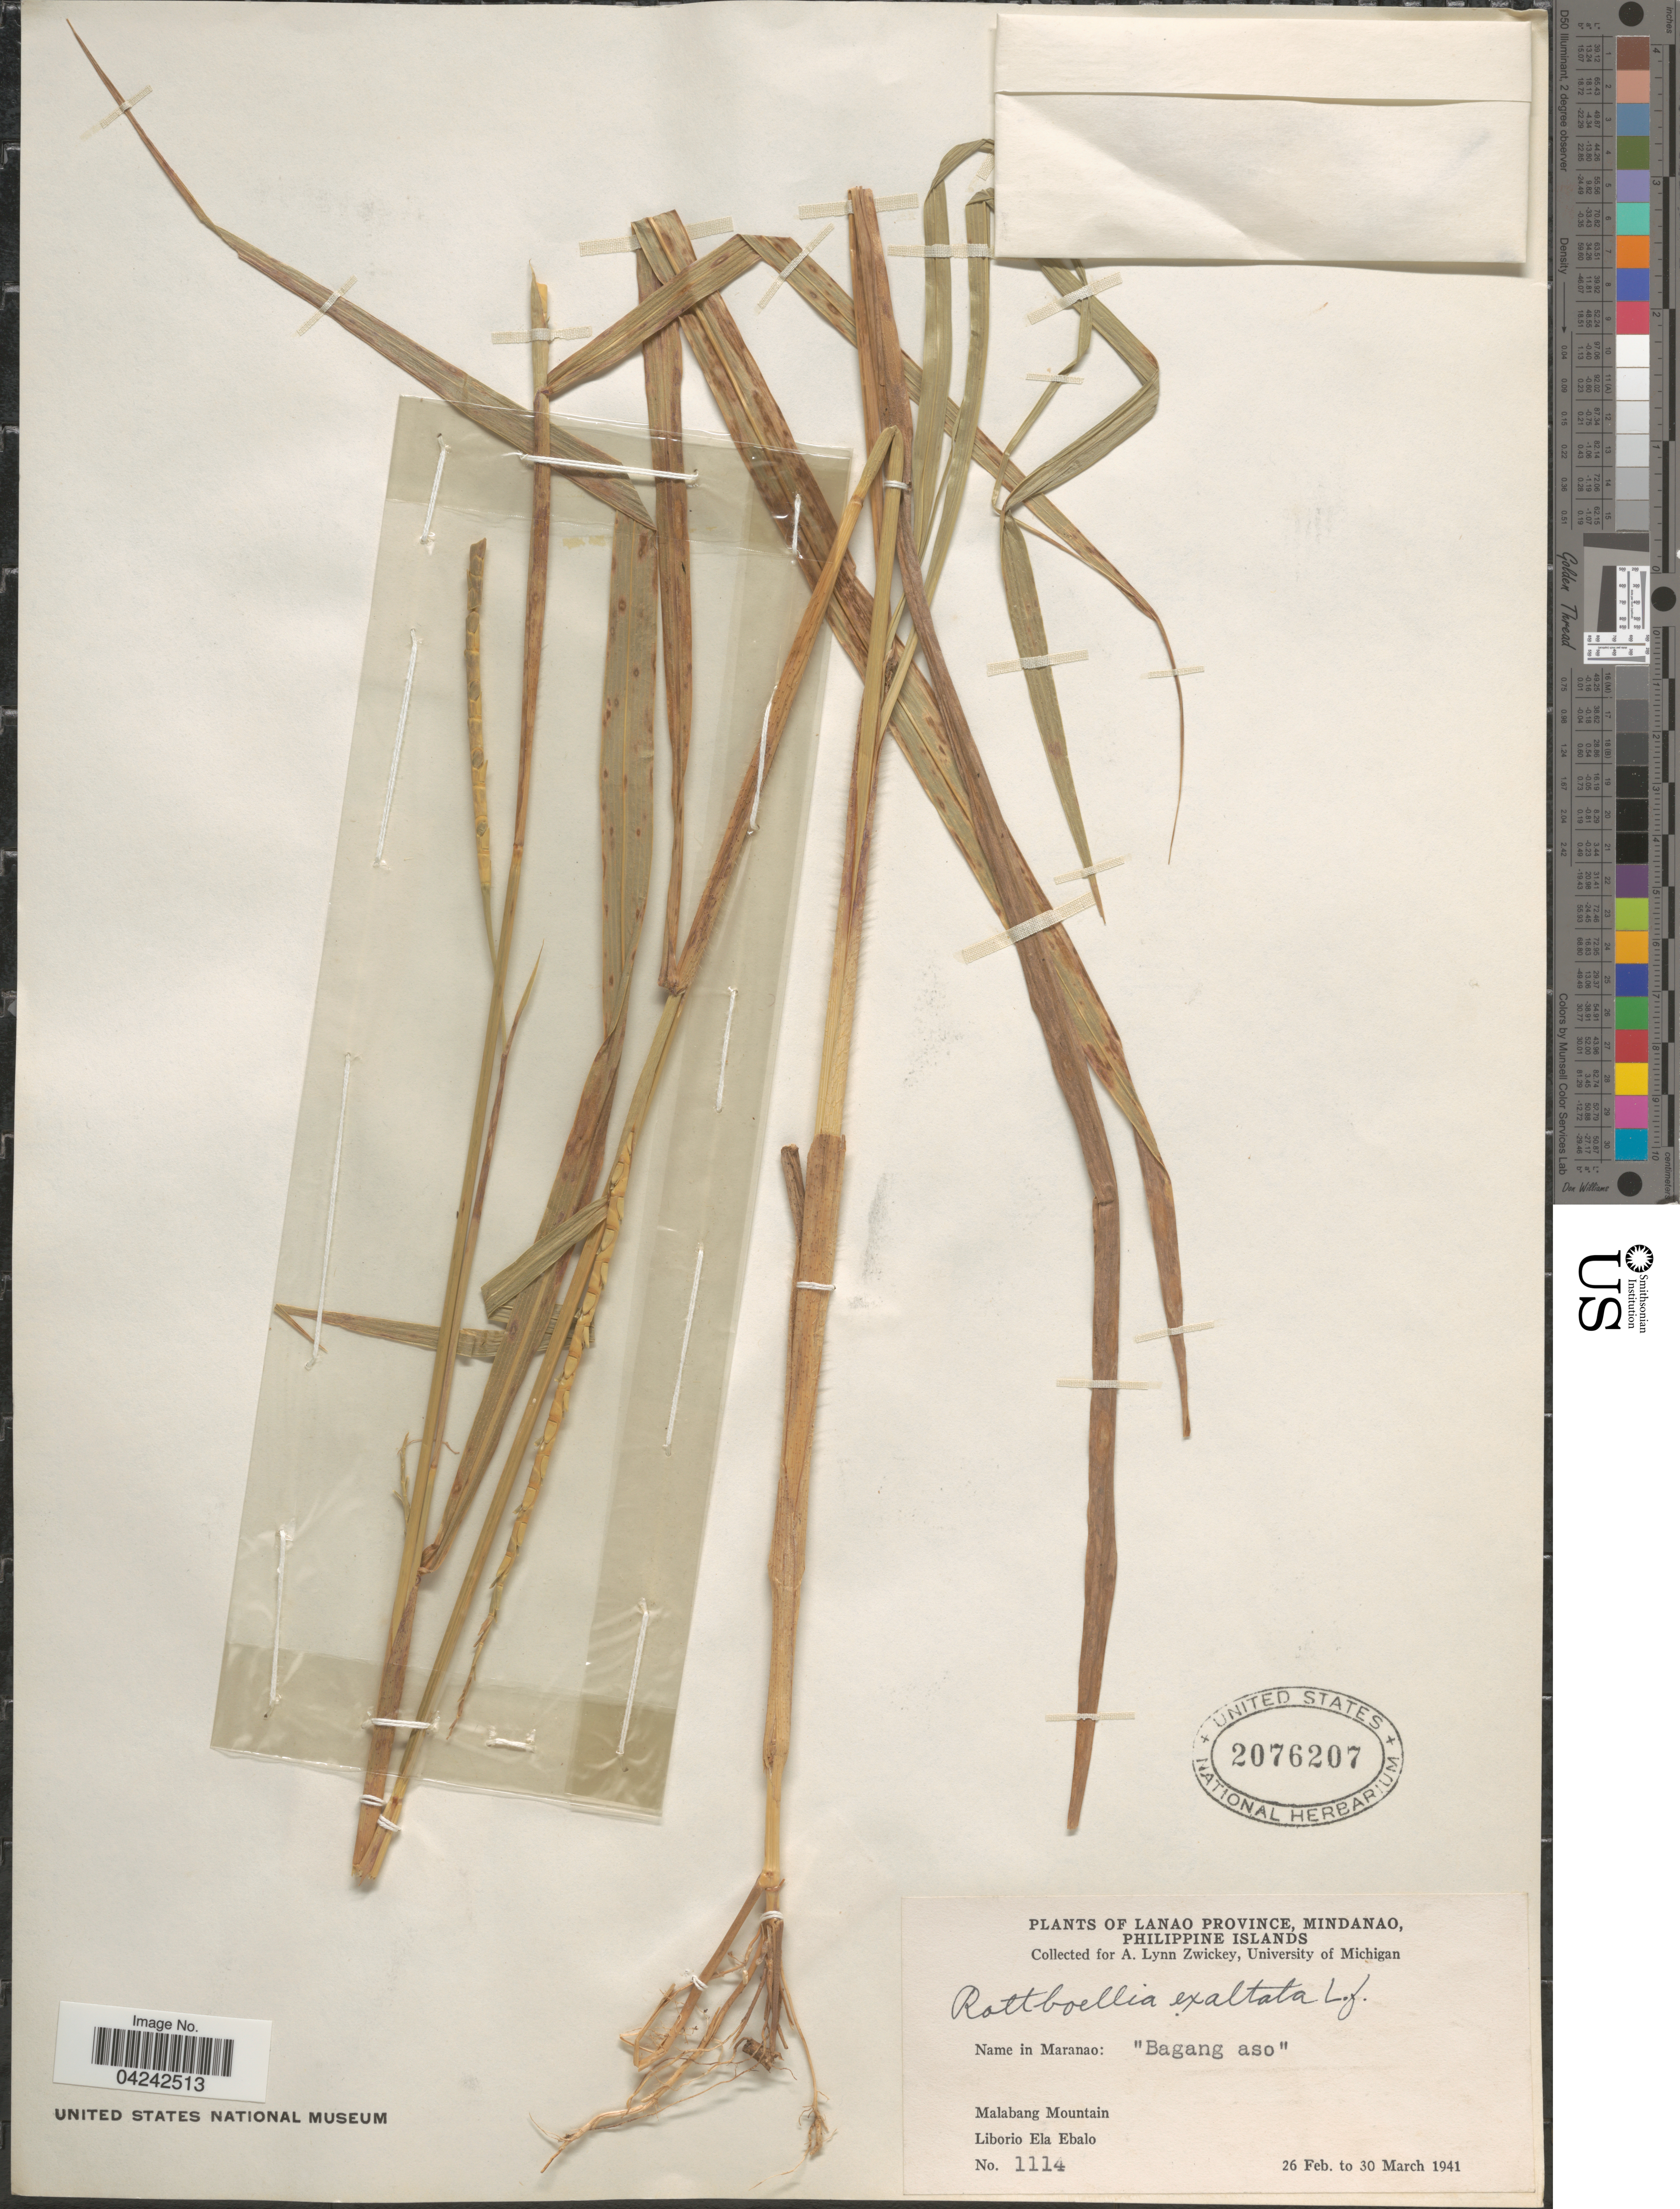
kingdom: Plantae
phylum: Tracheophyta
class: Liliopsida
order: Poales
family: Poaceae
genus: Rottboellia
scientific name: Rottboellia cochinchinensis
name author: (Lour.) Clayton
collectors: L. Ebalo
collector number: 1114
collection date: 1941-02-26/1941-03-30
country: Philippines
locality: Lanao Province, Mindanao, Philippine Islands. Malabang Mountain.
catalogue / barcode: US 2076207